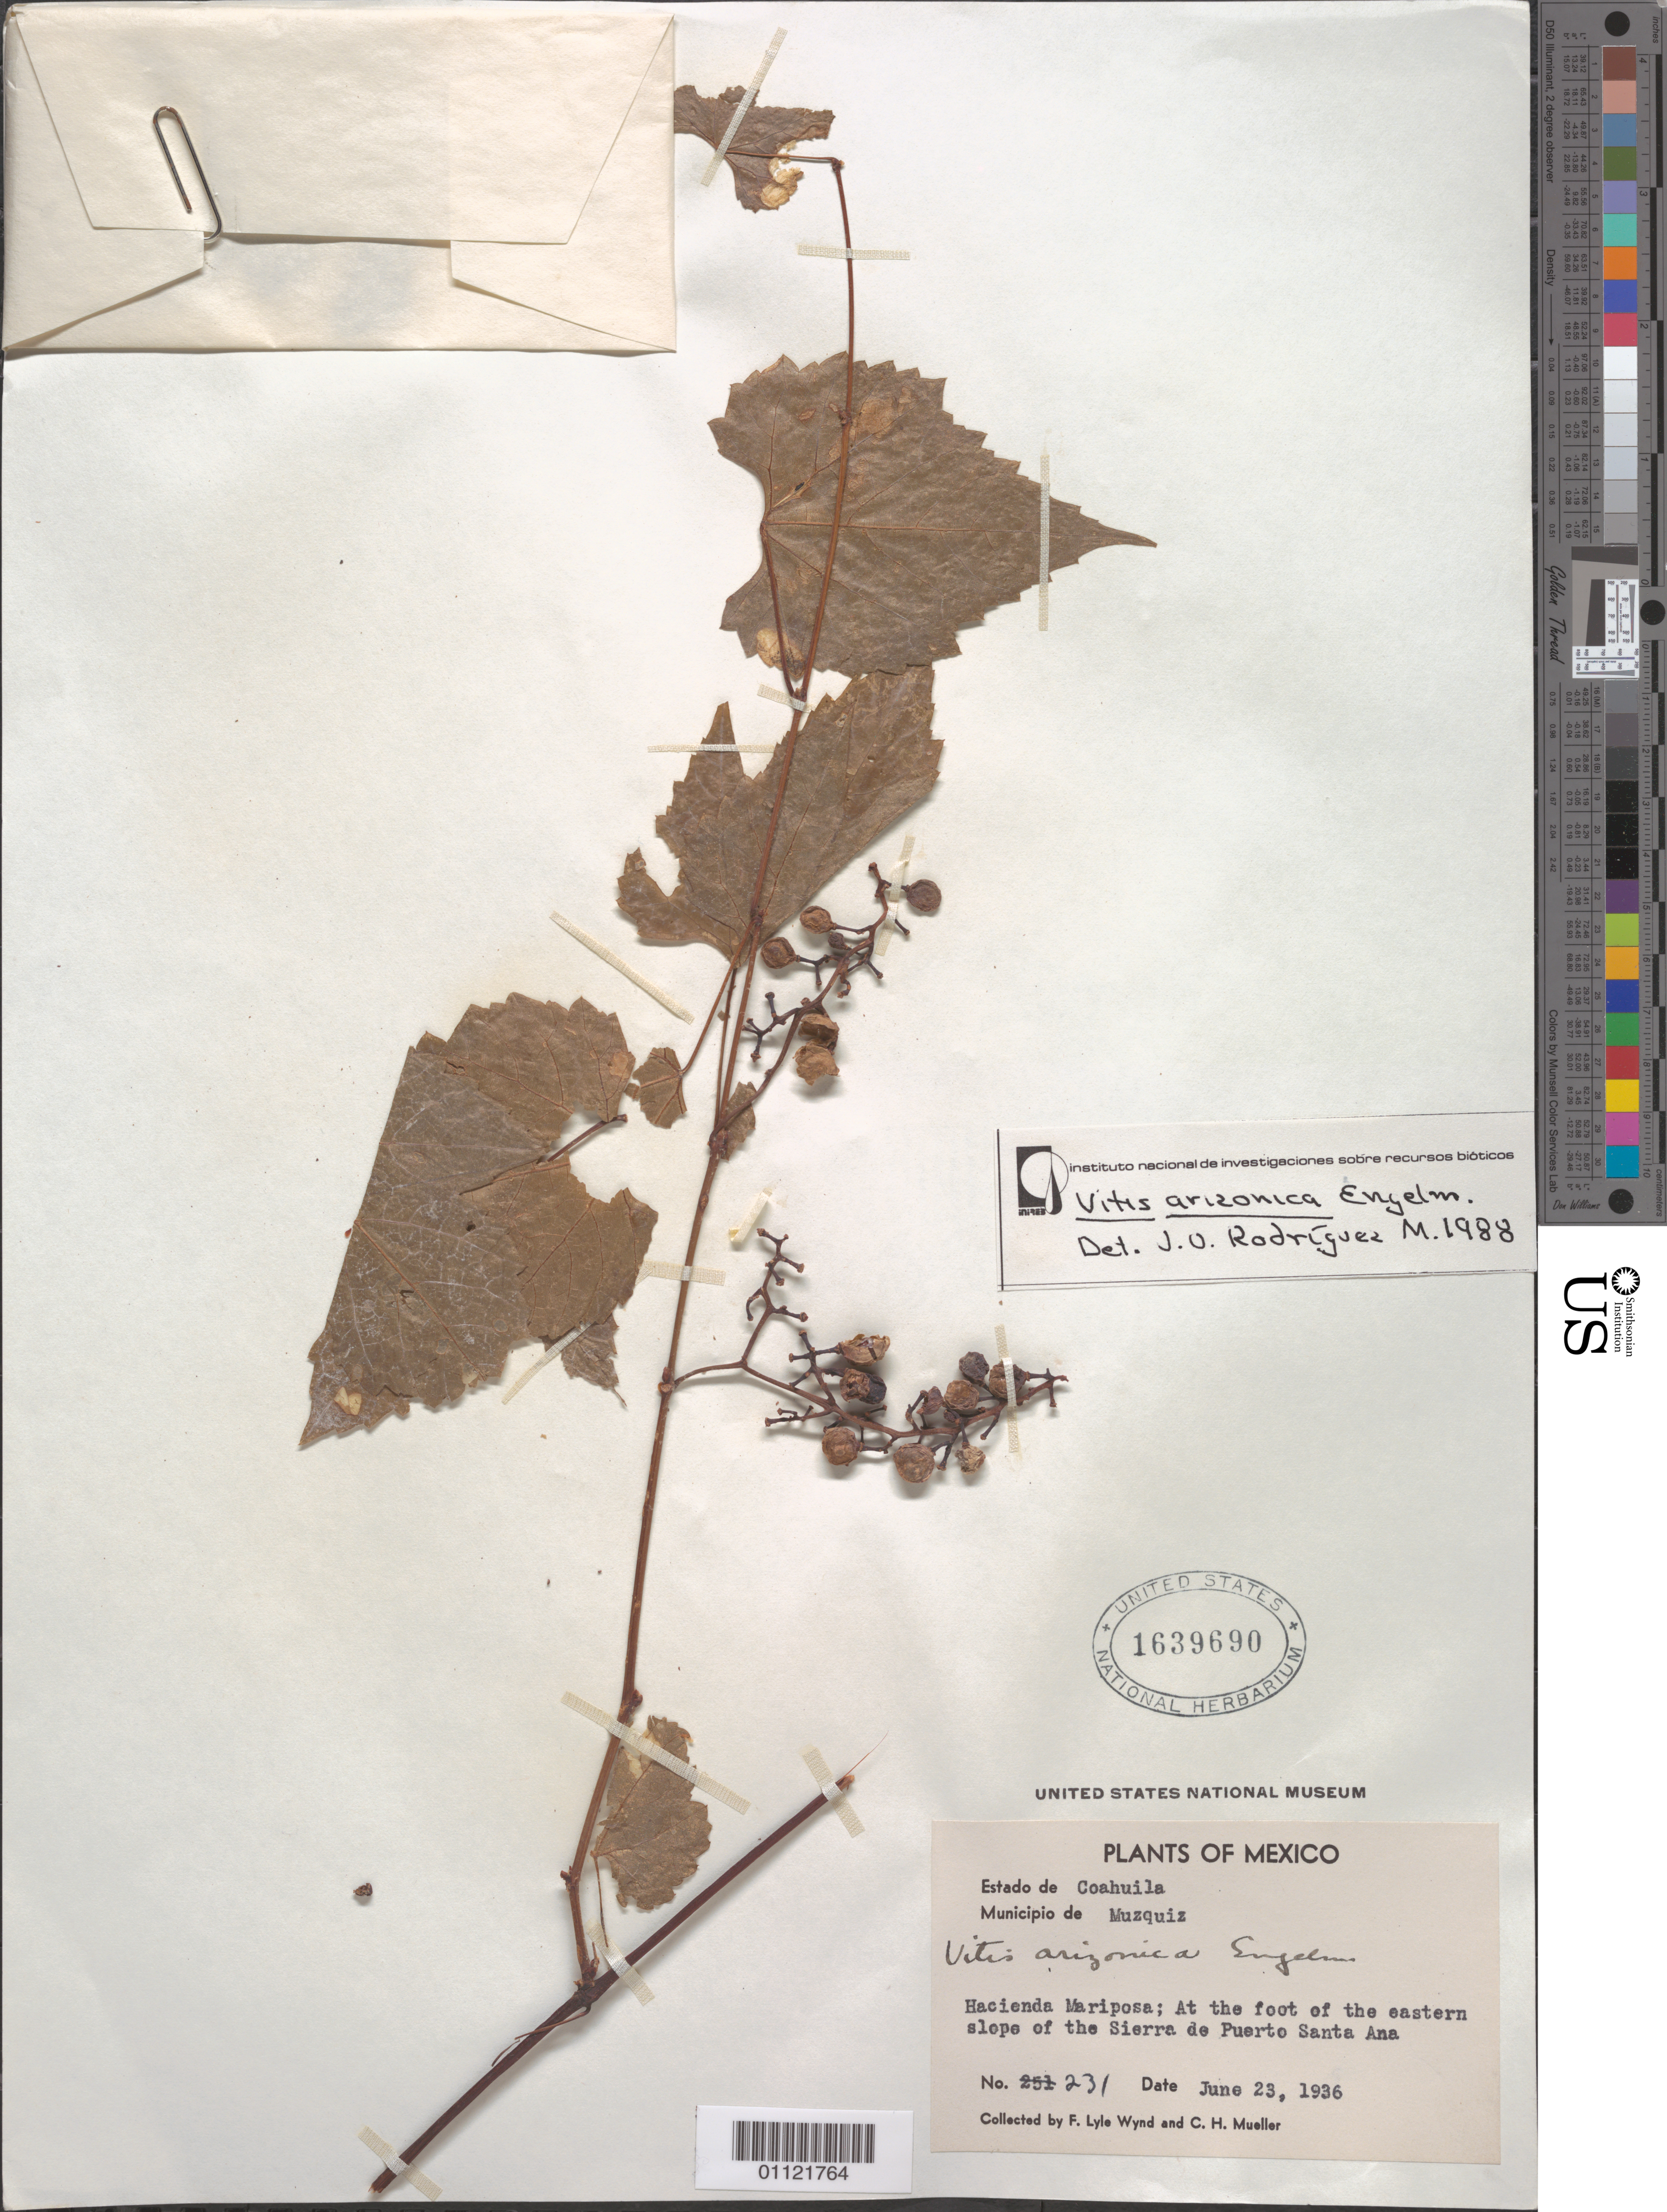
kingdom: Plantae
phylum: Tracheophyta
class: Magnoliopsida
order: Vitales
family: Vitaceae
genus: Vitis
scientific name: Vitis arizonica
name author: Engelm.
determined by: Rodriguez M., J. O.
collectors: F. L. Wynd & C. H. Mueller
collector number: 231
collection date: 1936-06-23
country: Mexico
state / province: Coahuila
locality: Muzquiz. Hacienda Mariposa; at the foot of the eastern slope of the Sierra de Puerto Santa Ana.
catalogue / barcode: US 1639690